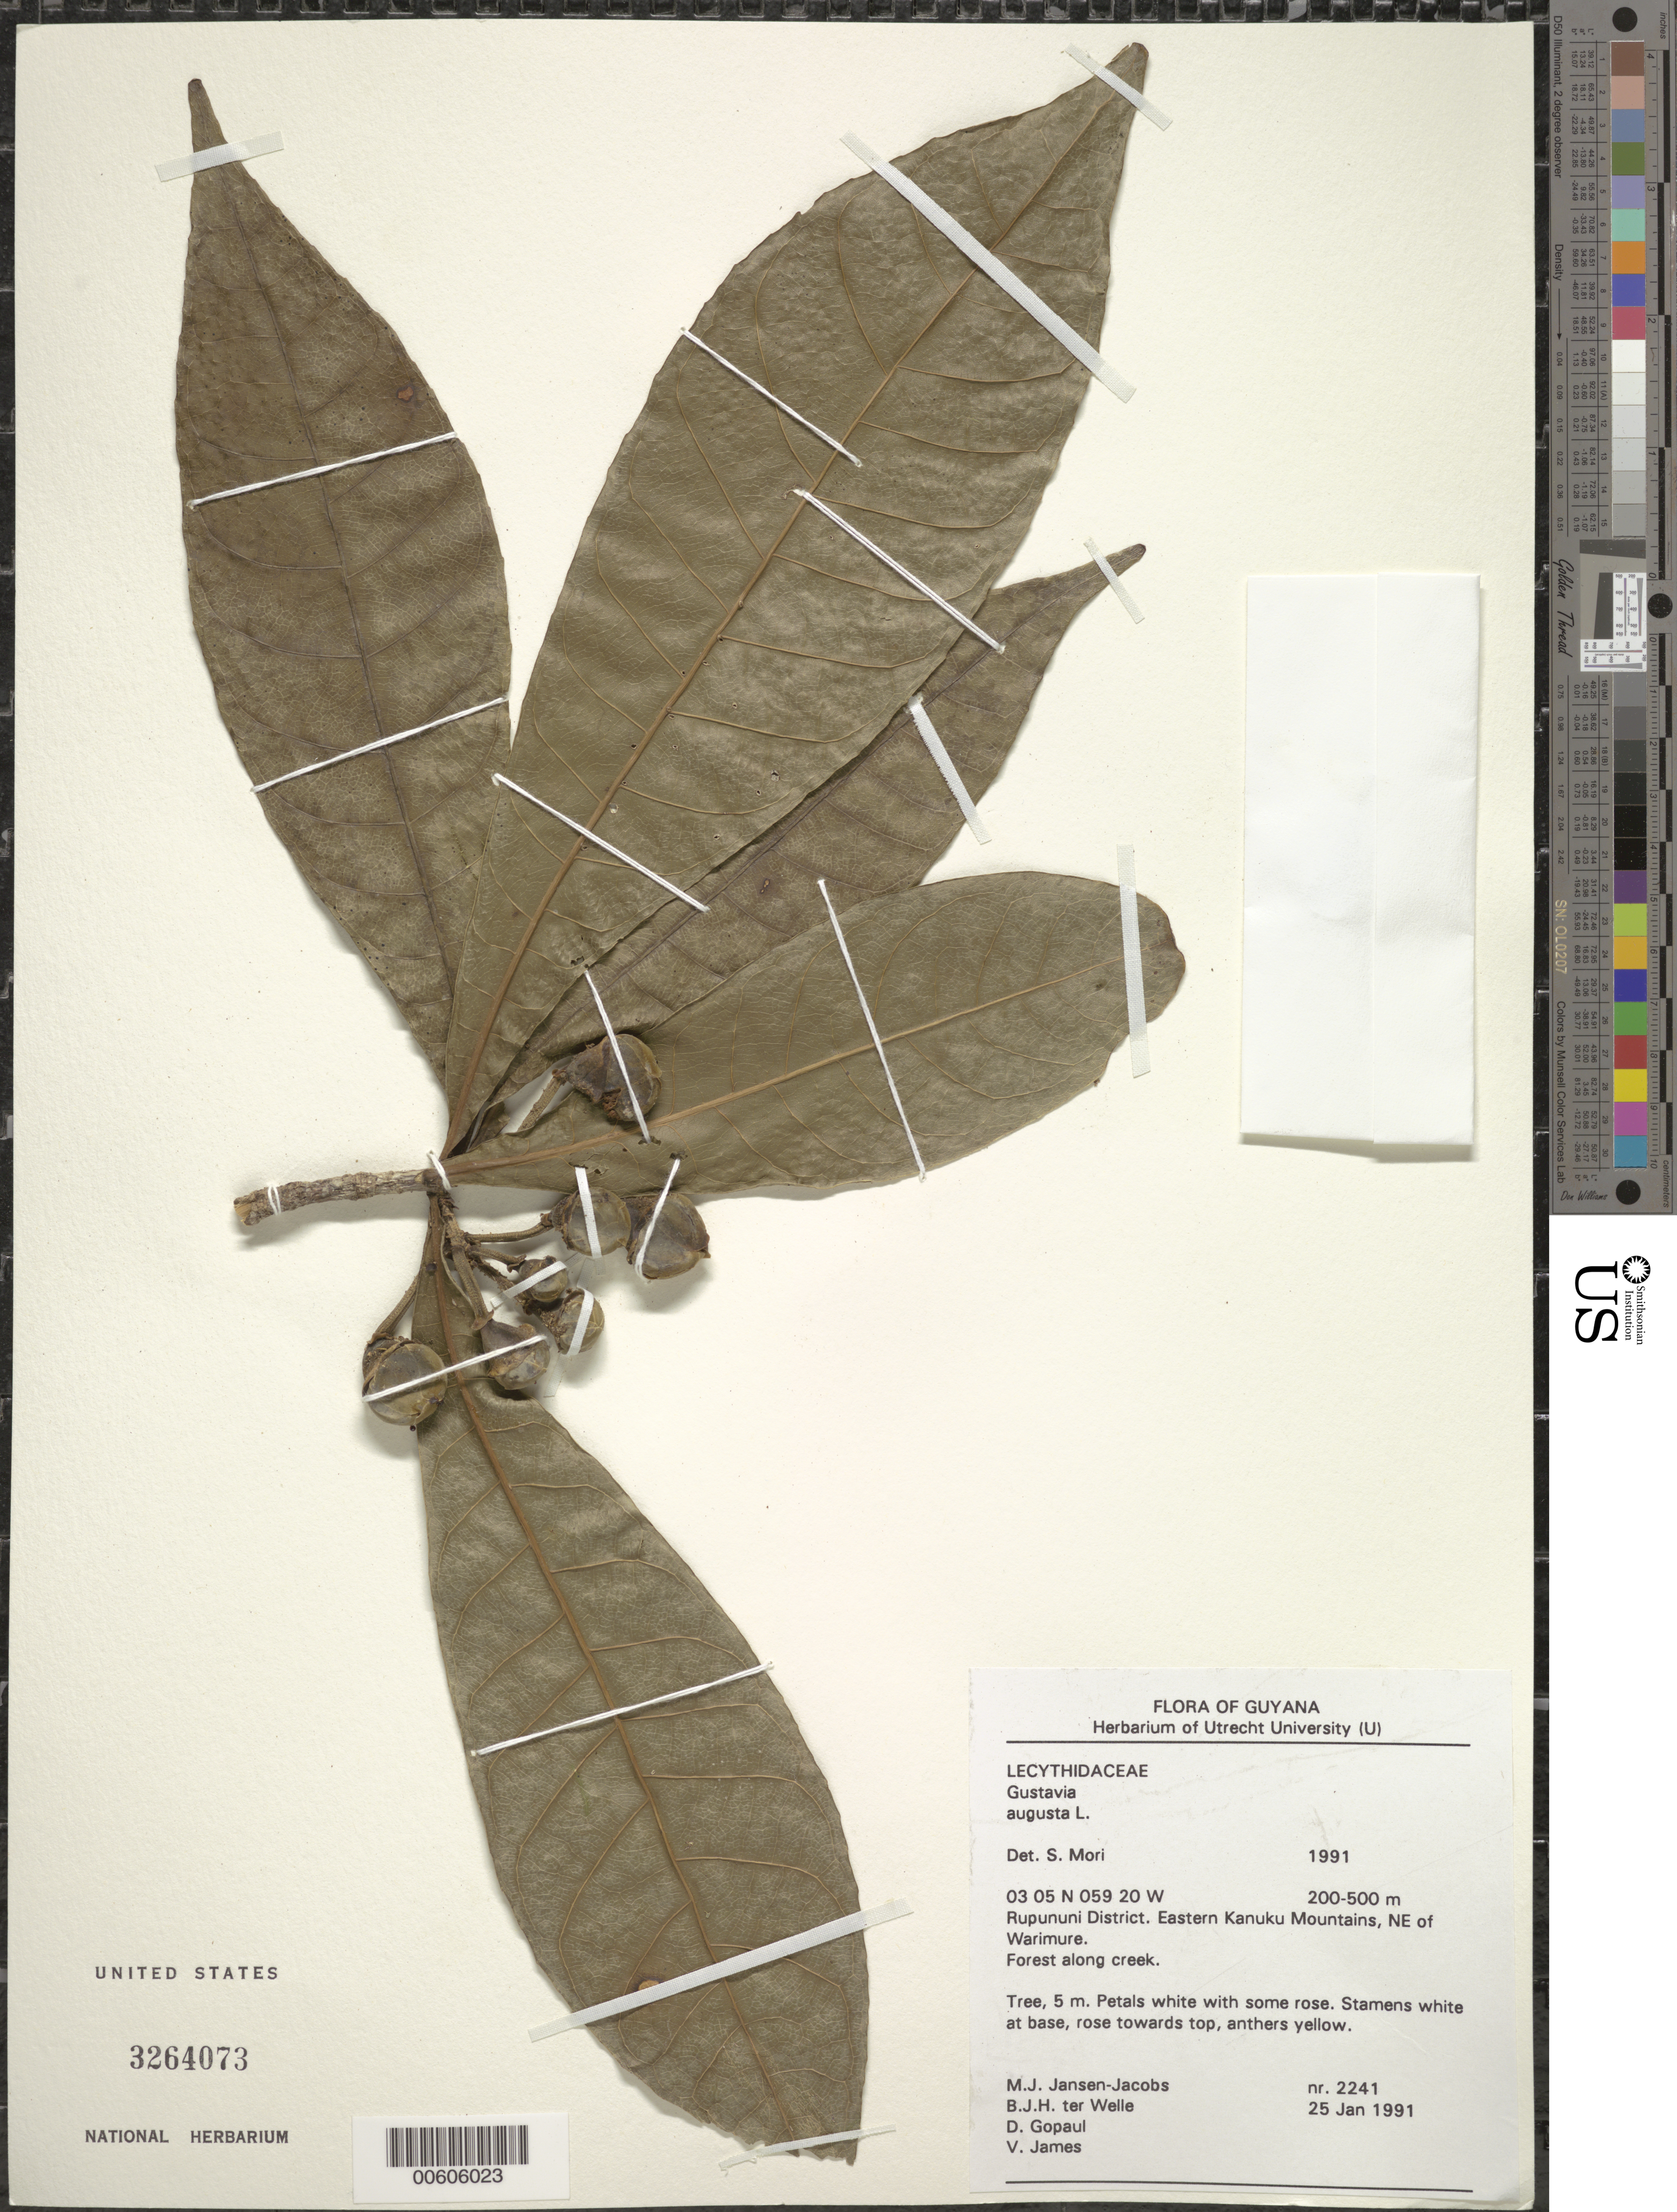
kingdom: Plantae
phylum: Tracheophyta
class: Magnoliopsida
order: Ericales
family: Lecythidaceae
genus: Gustavia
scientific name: Gustavia augusta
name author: L.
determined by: Mori, Scott A.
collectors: M. J. Jansen-Jacobs, B. Welle, D. Gopaul & V. James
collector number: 2241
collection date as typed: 25-Jan-91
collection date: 1991-01-25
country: Guyana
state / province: U. Takutu-U. Essequibo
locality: Warimure, NE of, eastern Kanuku Mts., Rupununi District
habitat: Forest along creek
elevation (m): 200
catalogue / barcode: US 3264073